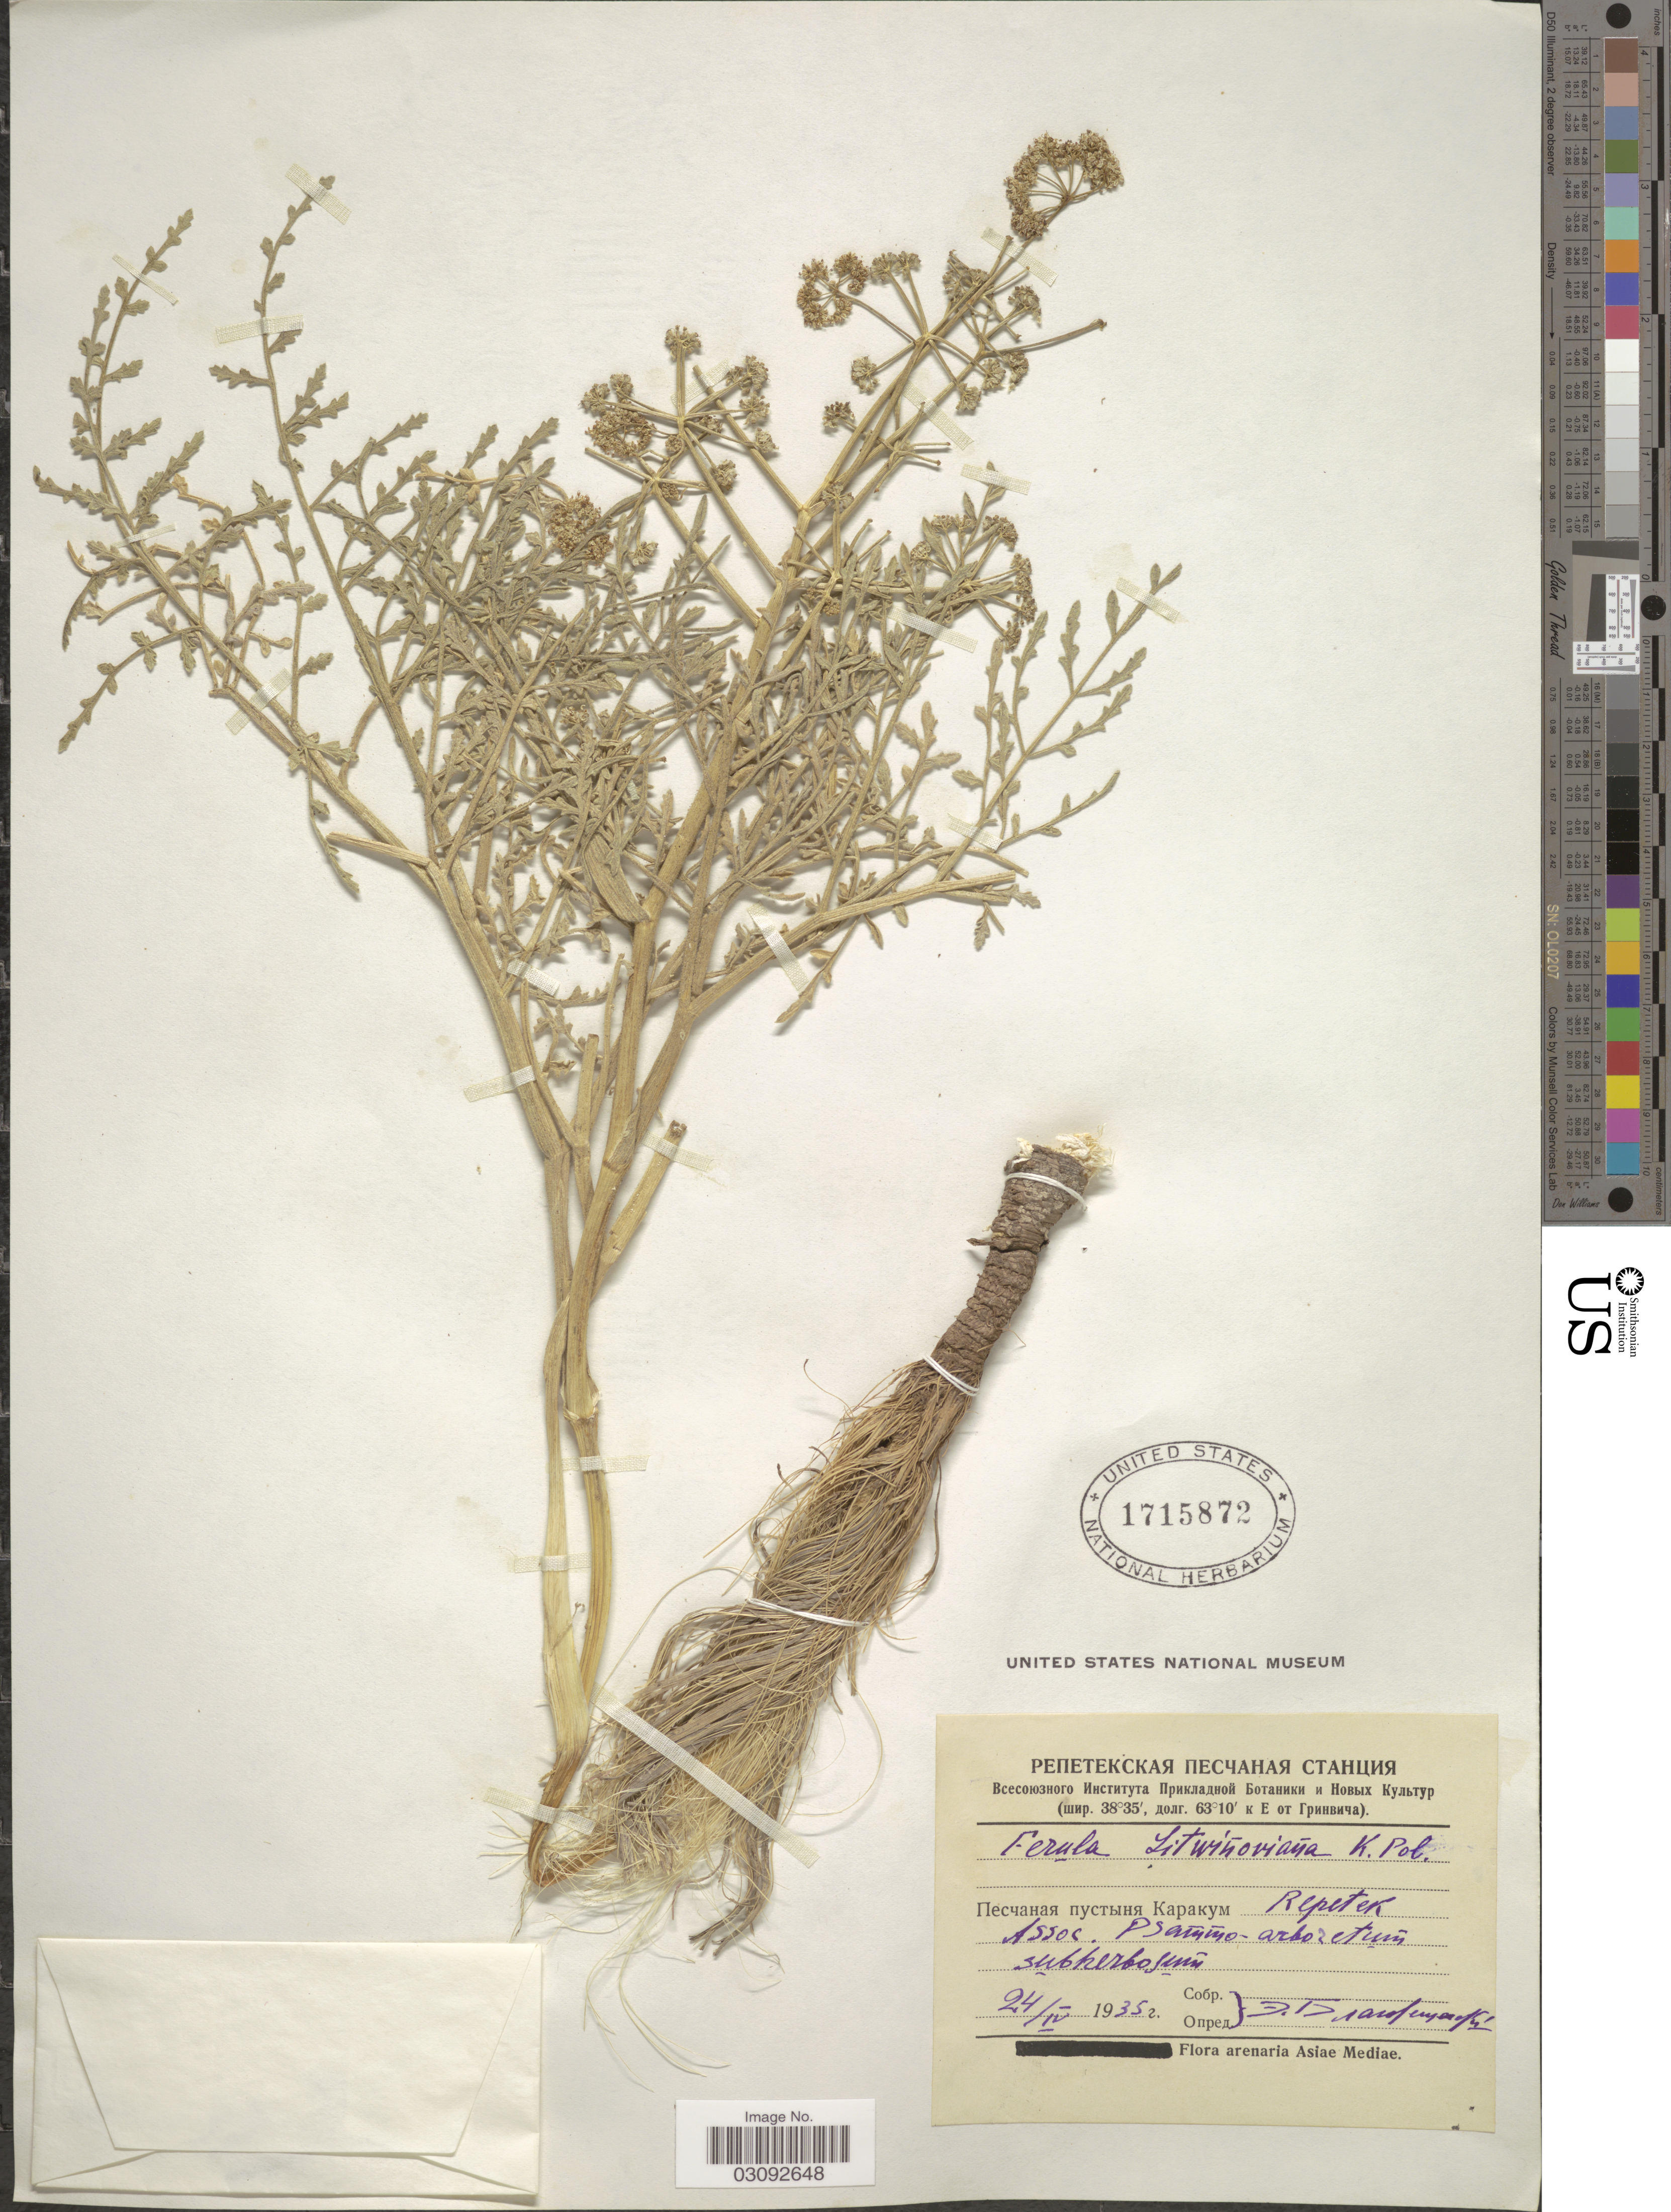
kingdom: Plantae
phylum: Tracheophyta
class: Magnoliopsida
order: Apiales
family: Apiaceae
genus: Ferula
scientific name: Ferula litwinowiana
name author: Koso-Pol.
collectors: E. Blagoveshensky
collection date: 1935-04-24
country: Turkmenistan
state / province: Lebap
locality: Karakum Desert, Repetek Biological Station.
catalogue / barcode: US 1715872